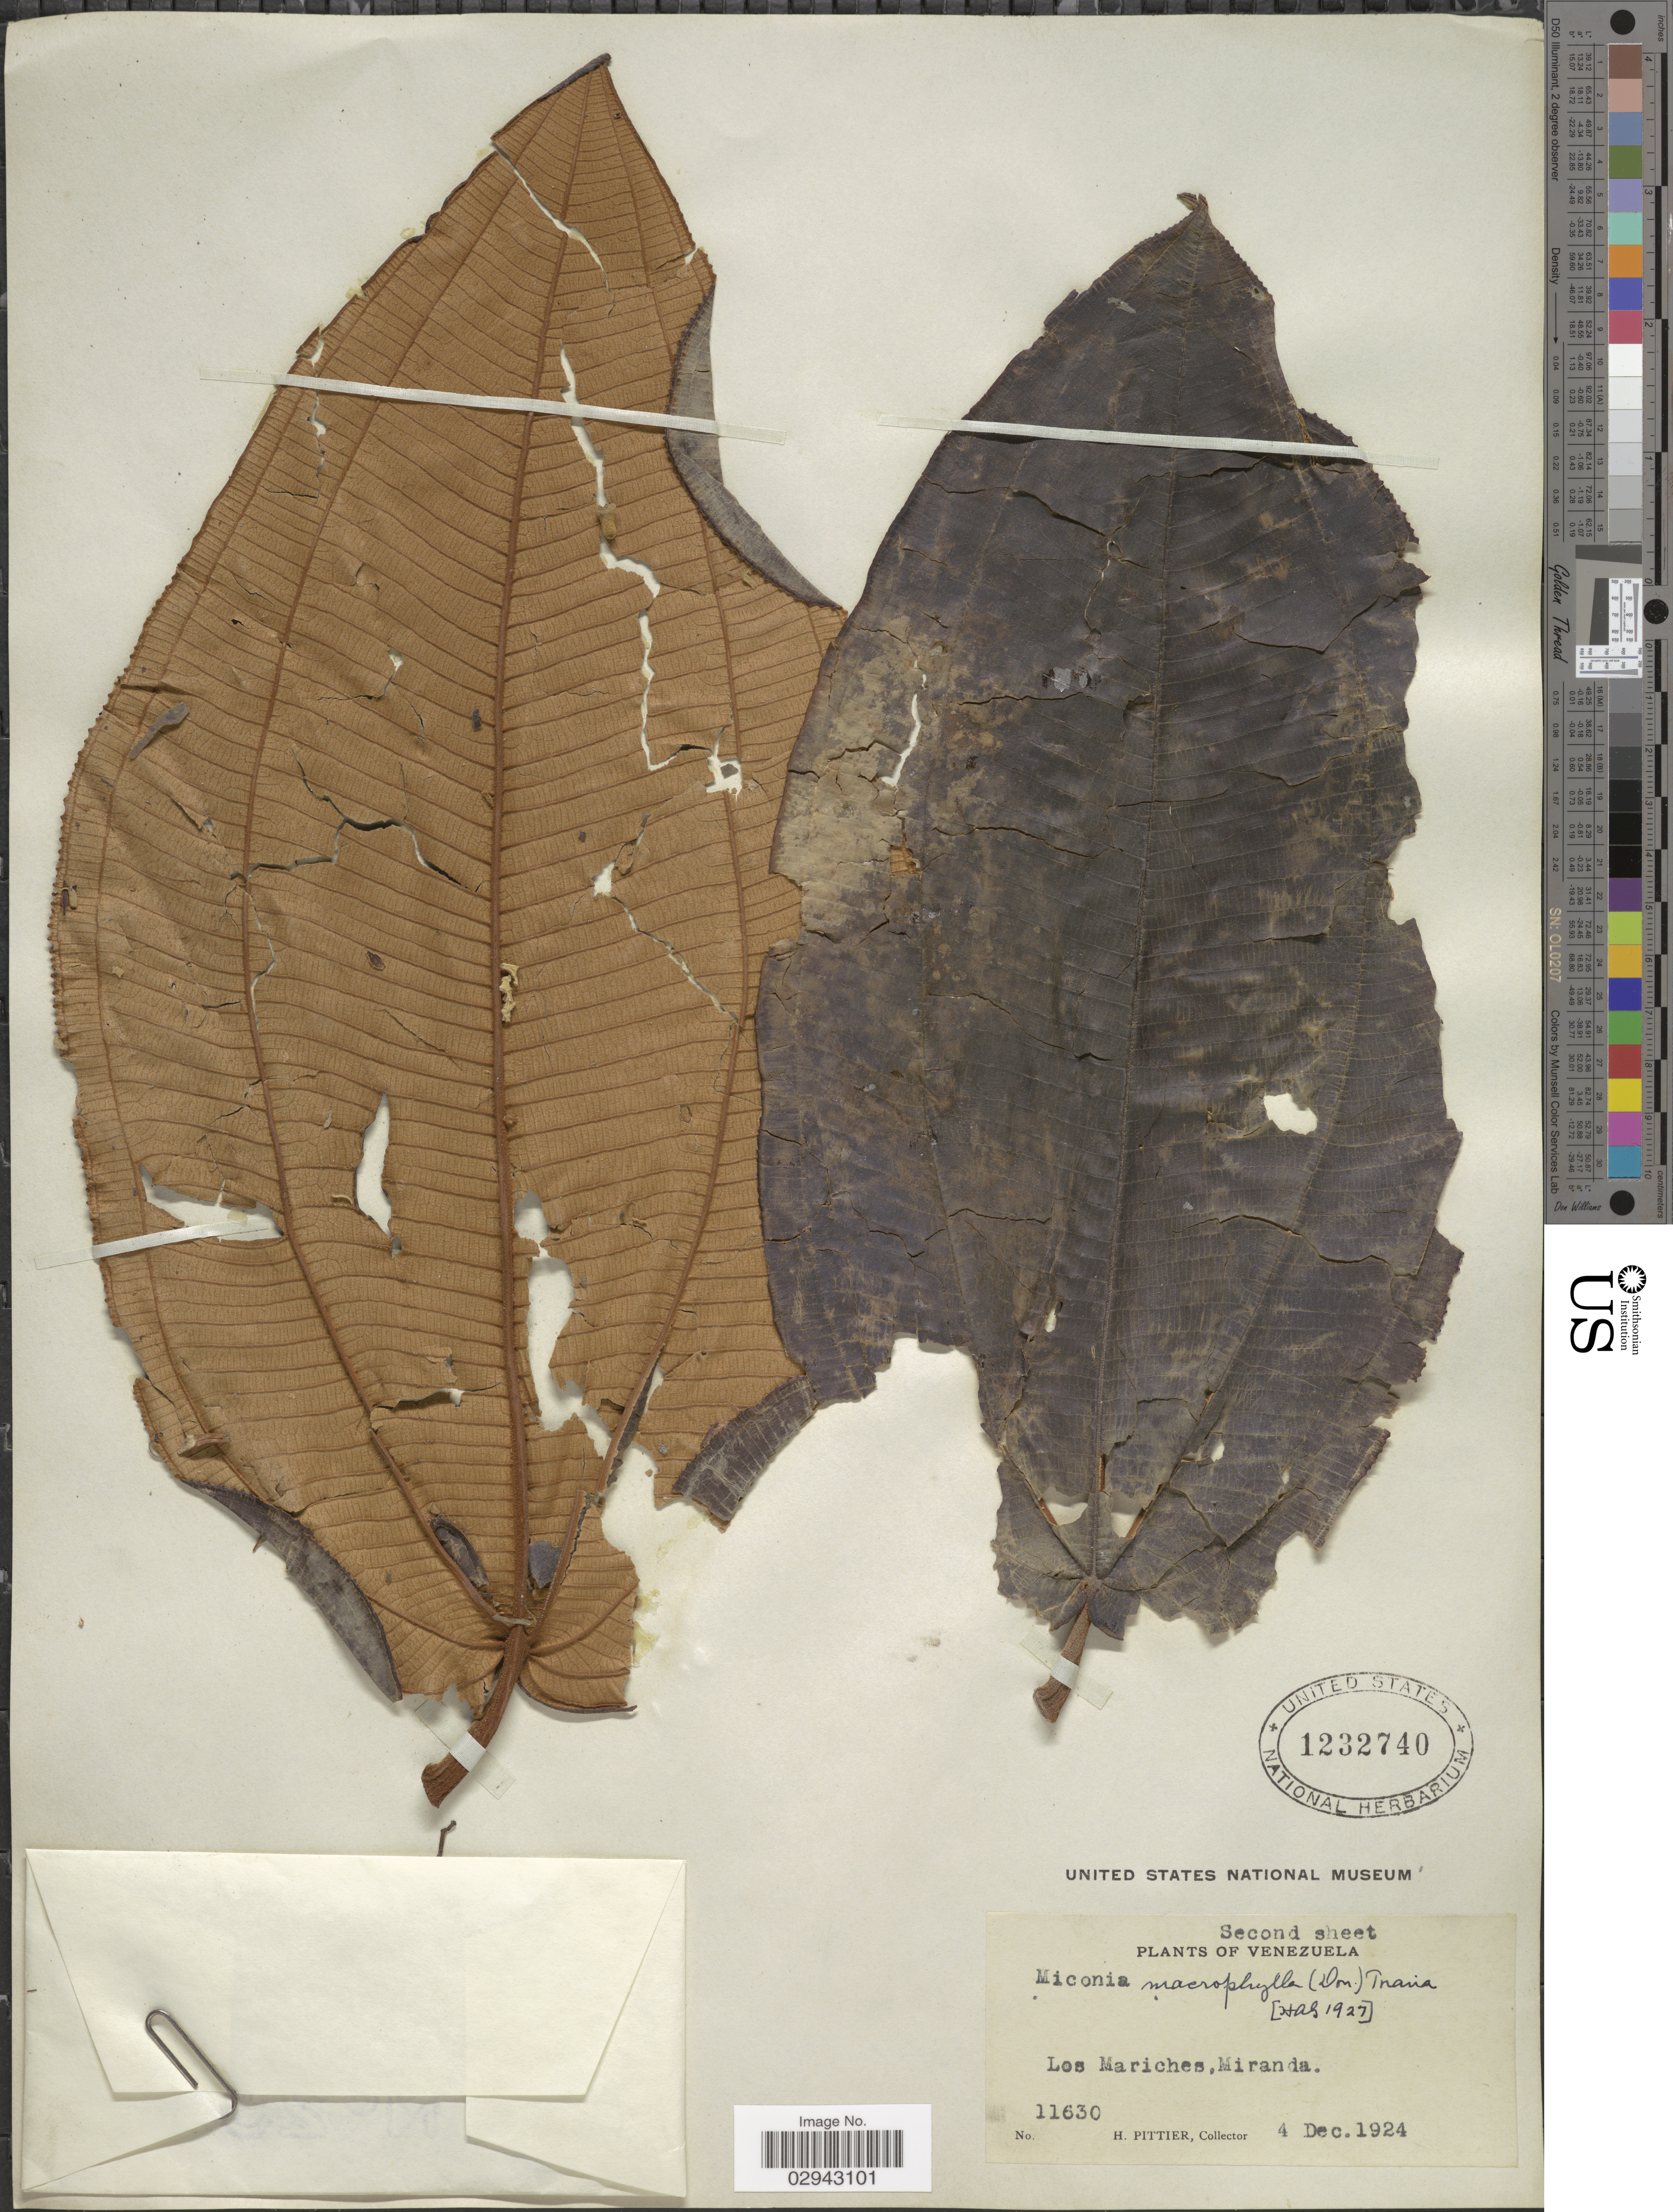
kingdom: Plantae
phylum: Tracheophyta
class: Magnoliopsida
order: Myrtales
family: Melastomataceae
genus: Miconia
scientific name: Miconia serrulata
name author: (DC.) Naudin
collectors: H. F. Pittier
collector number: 11630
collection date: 1924-12-04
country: Venezuela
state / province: Miranda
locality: Los Mariches.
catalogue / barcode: US 1232740